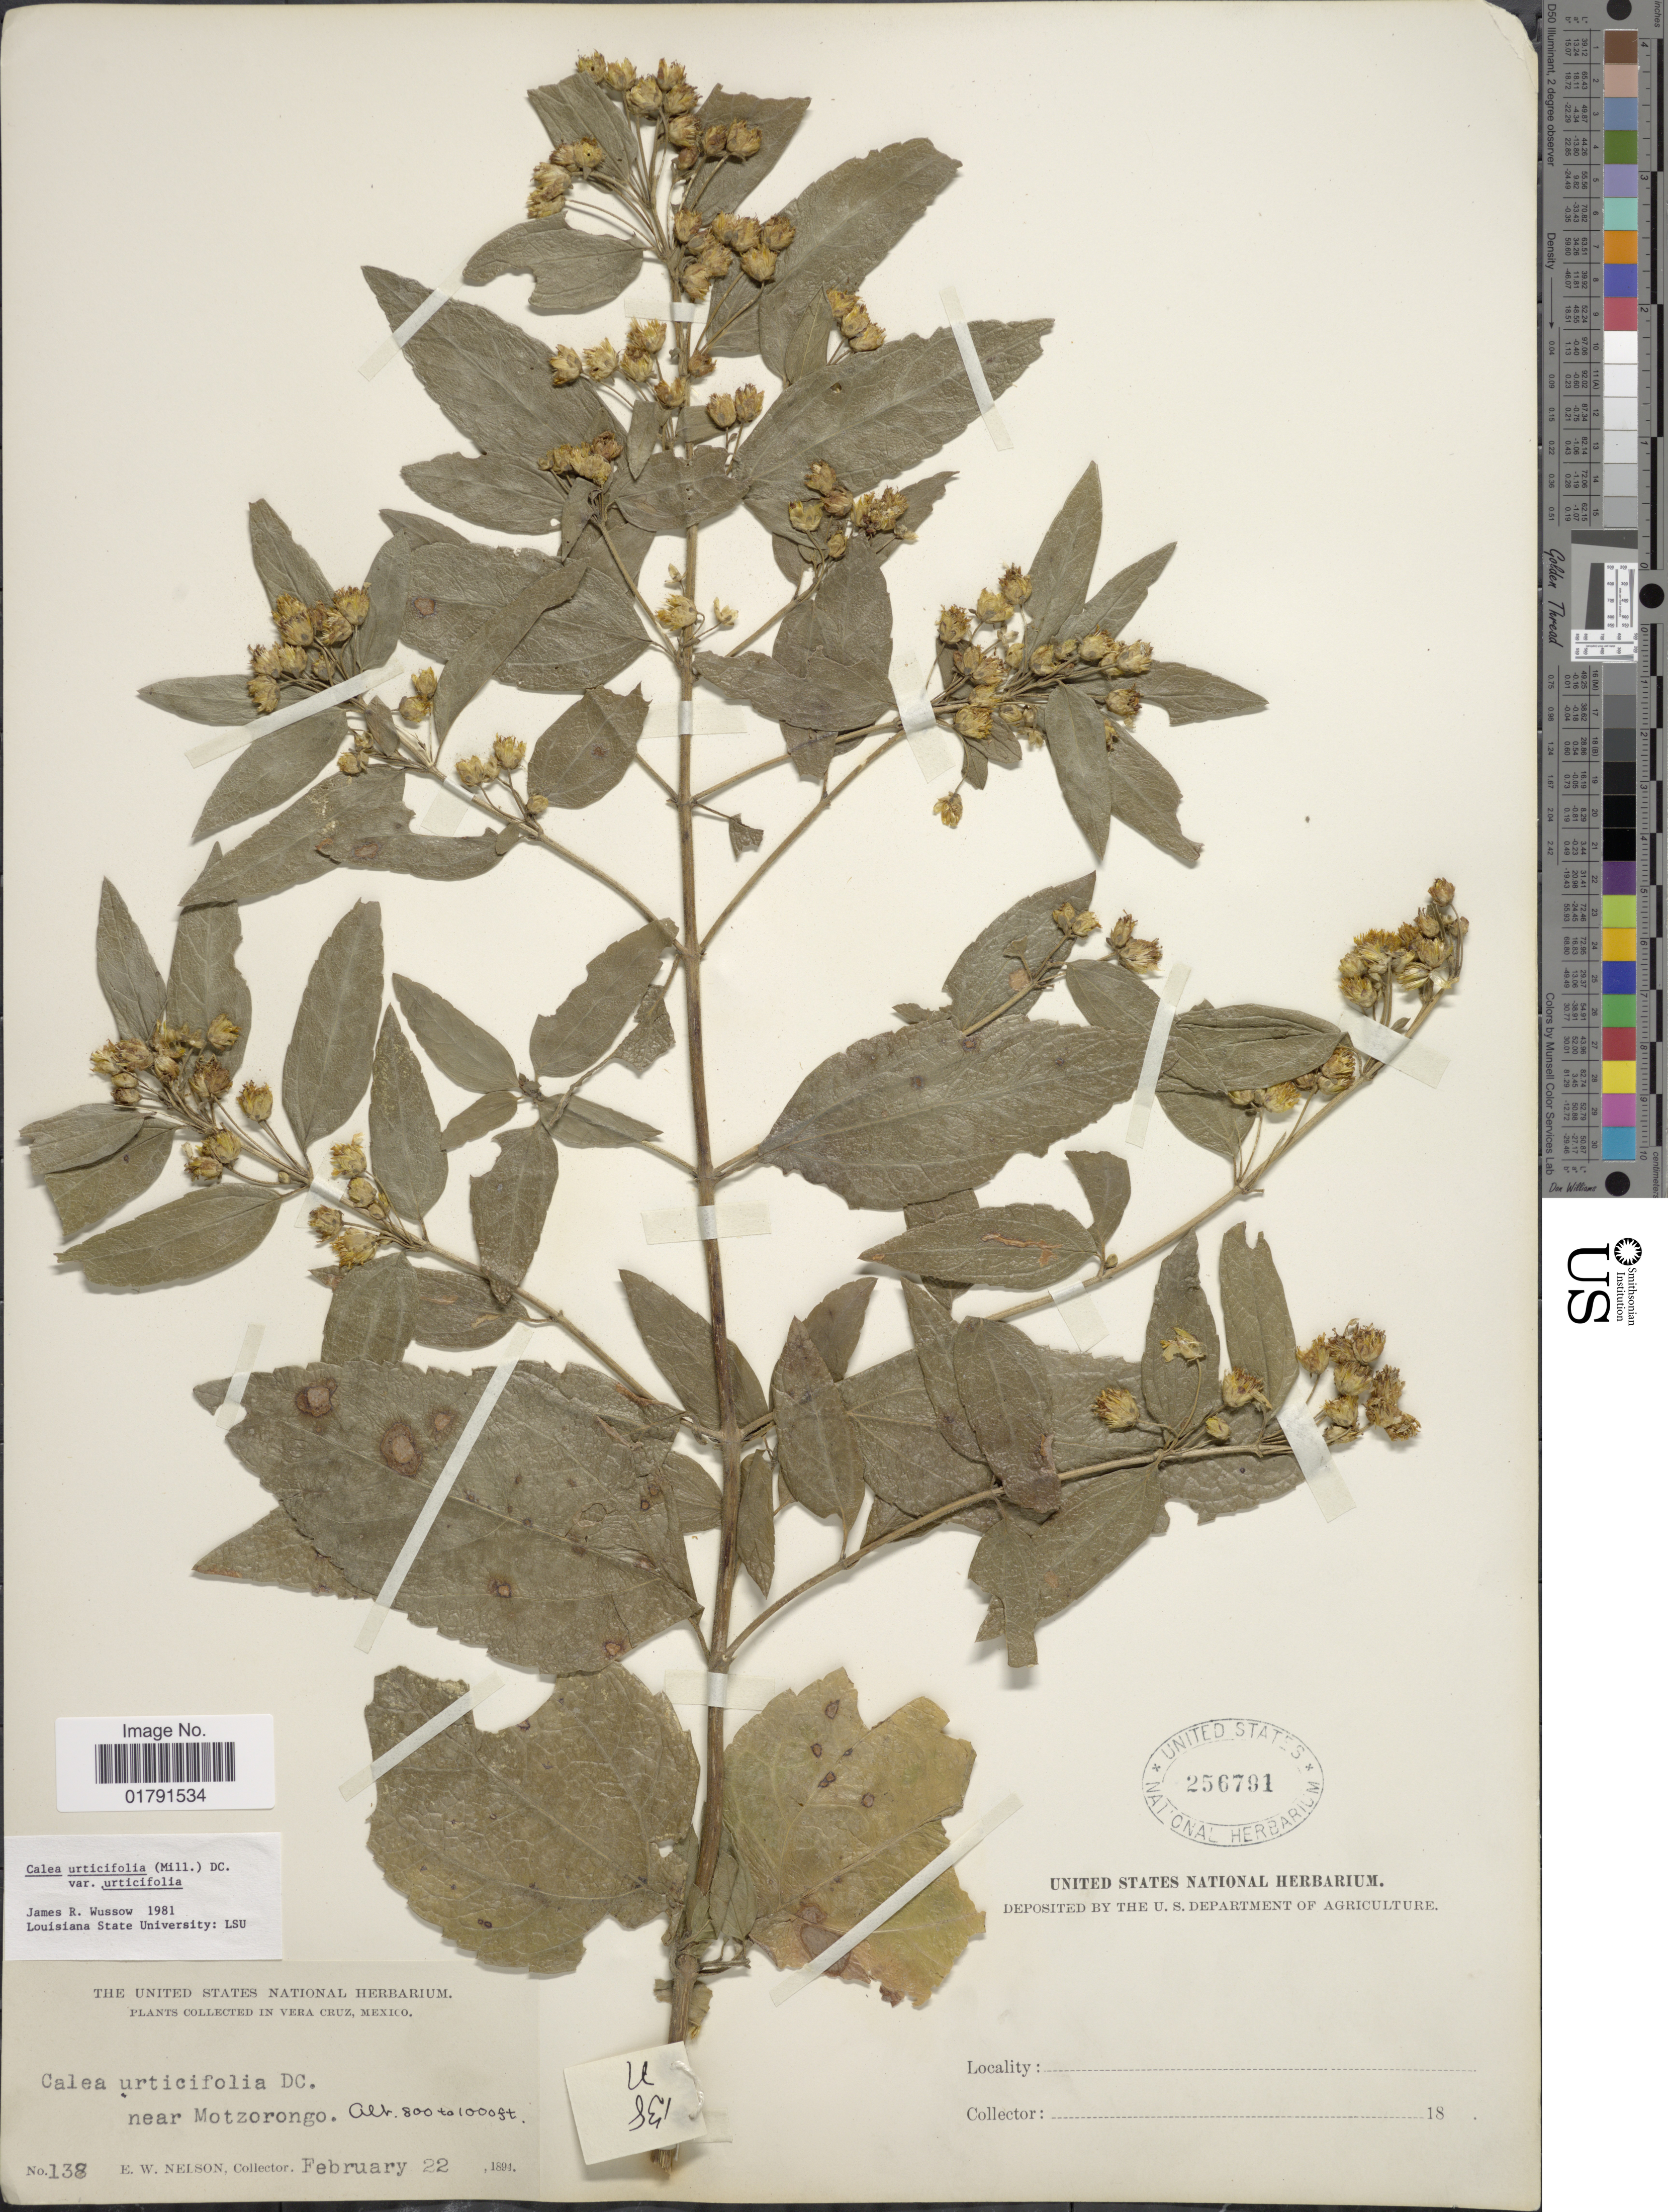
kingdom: Plantae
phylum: Tracheophyta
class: Magnoliopsida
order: Asterales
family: Asteraceae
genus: Calea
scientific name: Calea urticifolia var. urticifolia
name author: (Mill.) DC.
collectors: E. W. Nelson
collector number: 138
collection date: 1894-02-22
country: Mexico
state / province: Veracruz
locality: Vera Cruz, near Motzorongo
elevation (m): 244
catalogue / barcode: US 256791